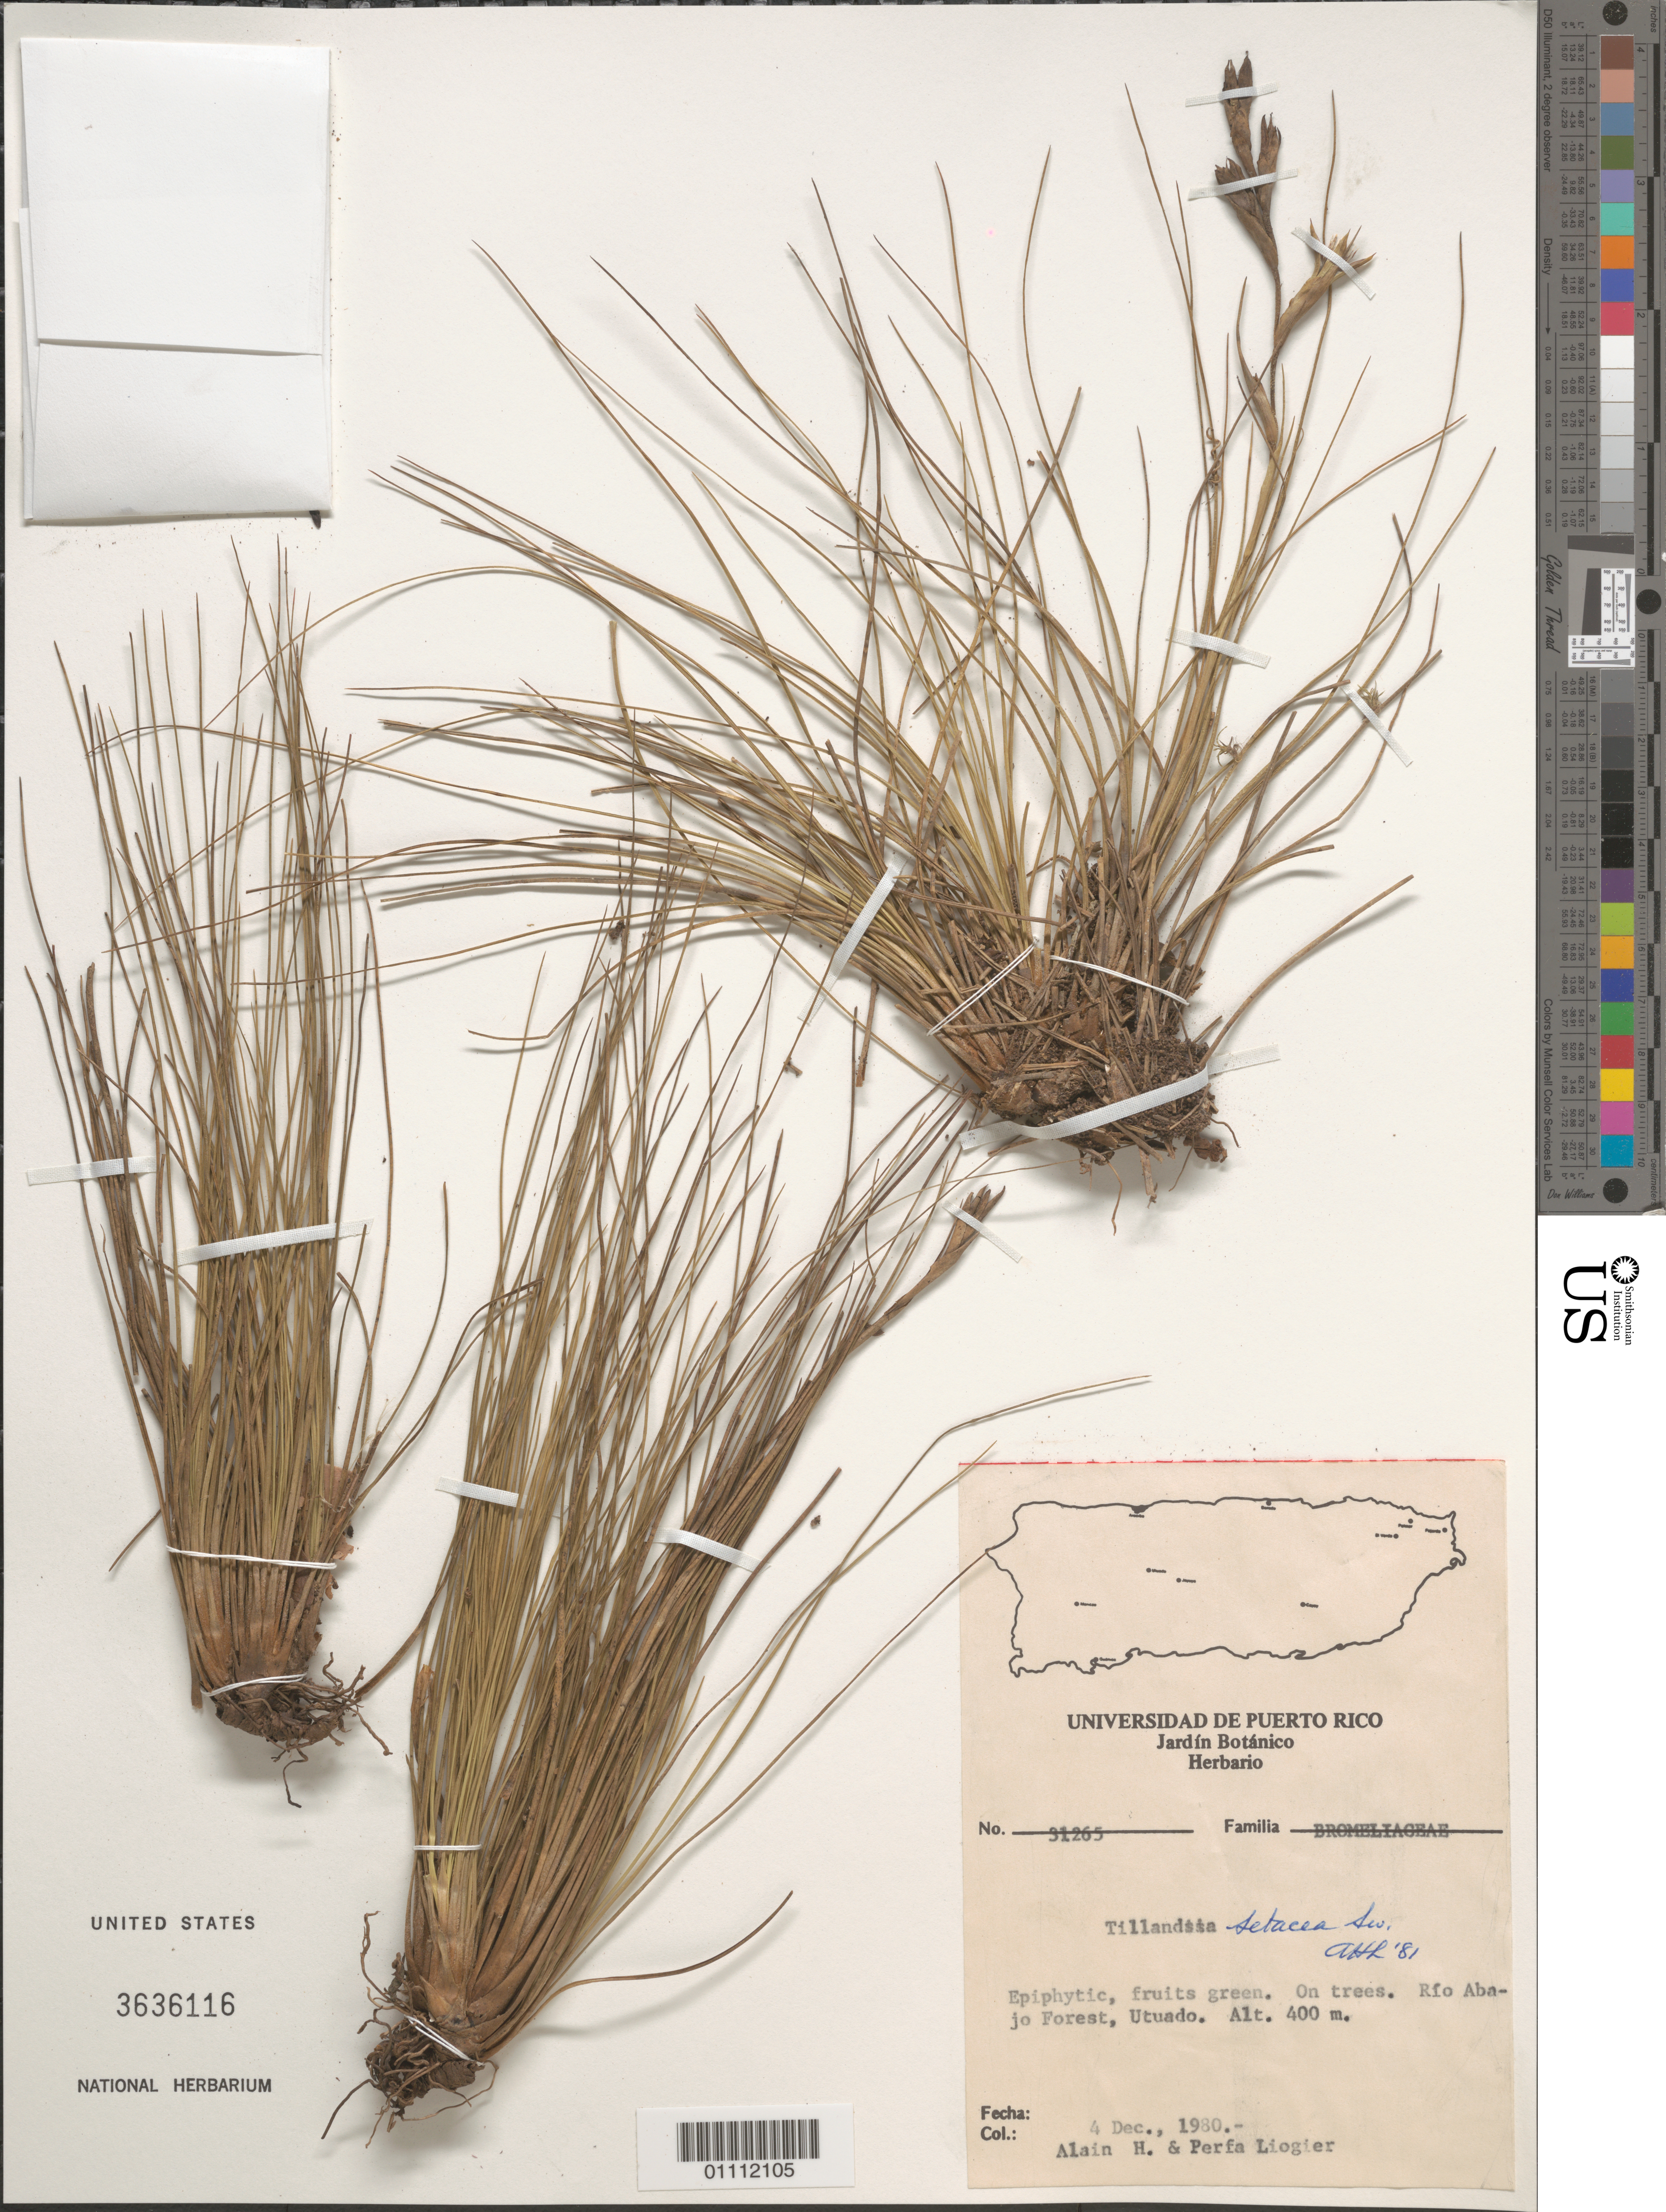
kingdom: Plantae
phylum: Tracheophyta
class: Liliopsida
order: Poales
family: Bromeliaceae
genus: Tillandsia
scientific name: Tillandsia setacea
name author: Sw.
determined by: Liogier, Alain H.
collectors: A. H. Liogier & M. P. Liogier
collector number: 31265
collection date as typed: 04 Dec 1980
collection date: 1980-12-04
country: Dominican Republic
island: Hispaniola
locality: Utuado, Río Abajo Forest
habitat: On trees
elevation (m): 400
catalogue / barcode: US 3636116